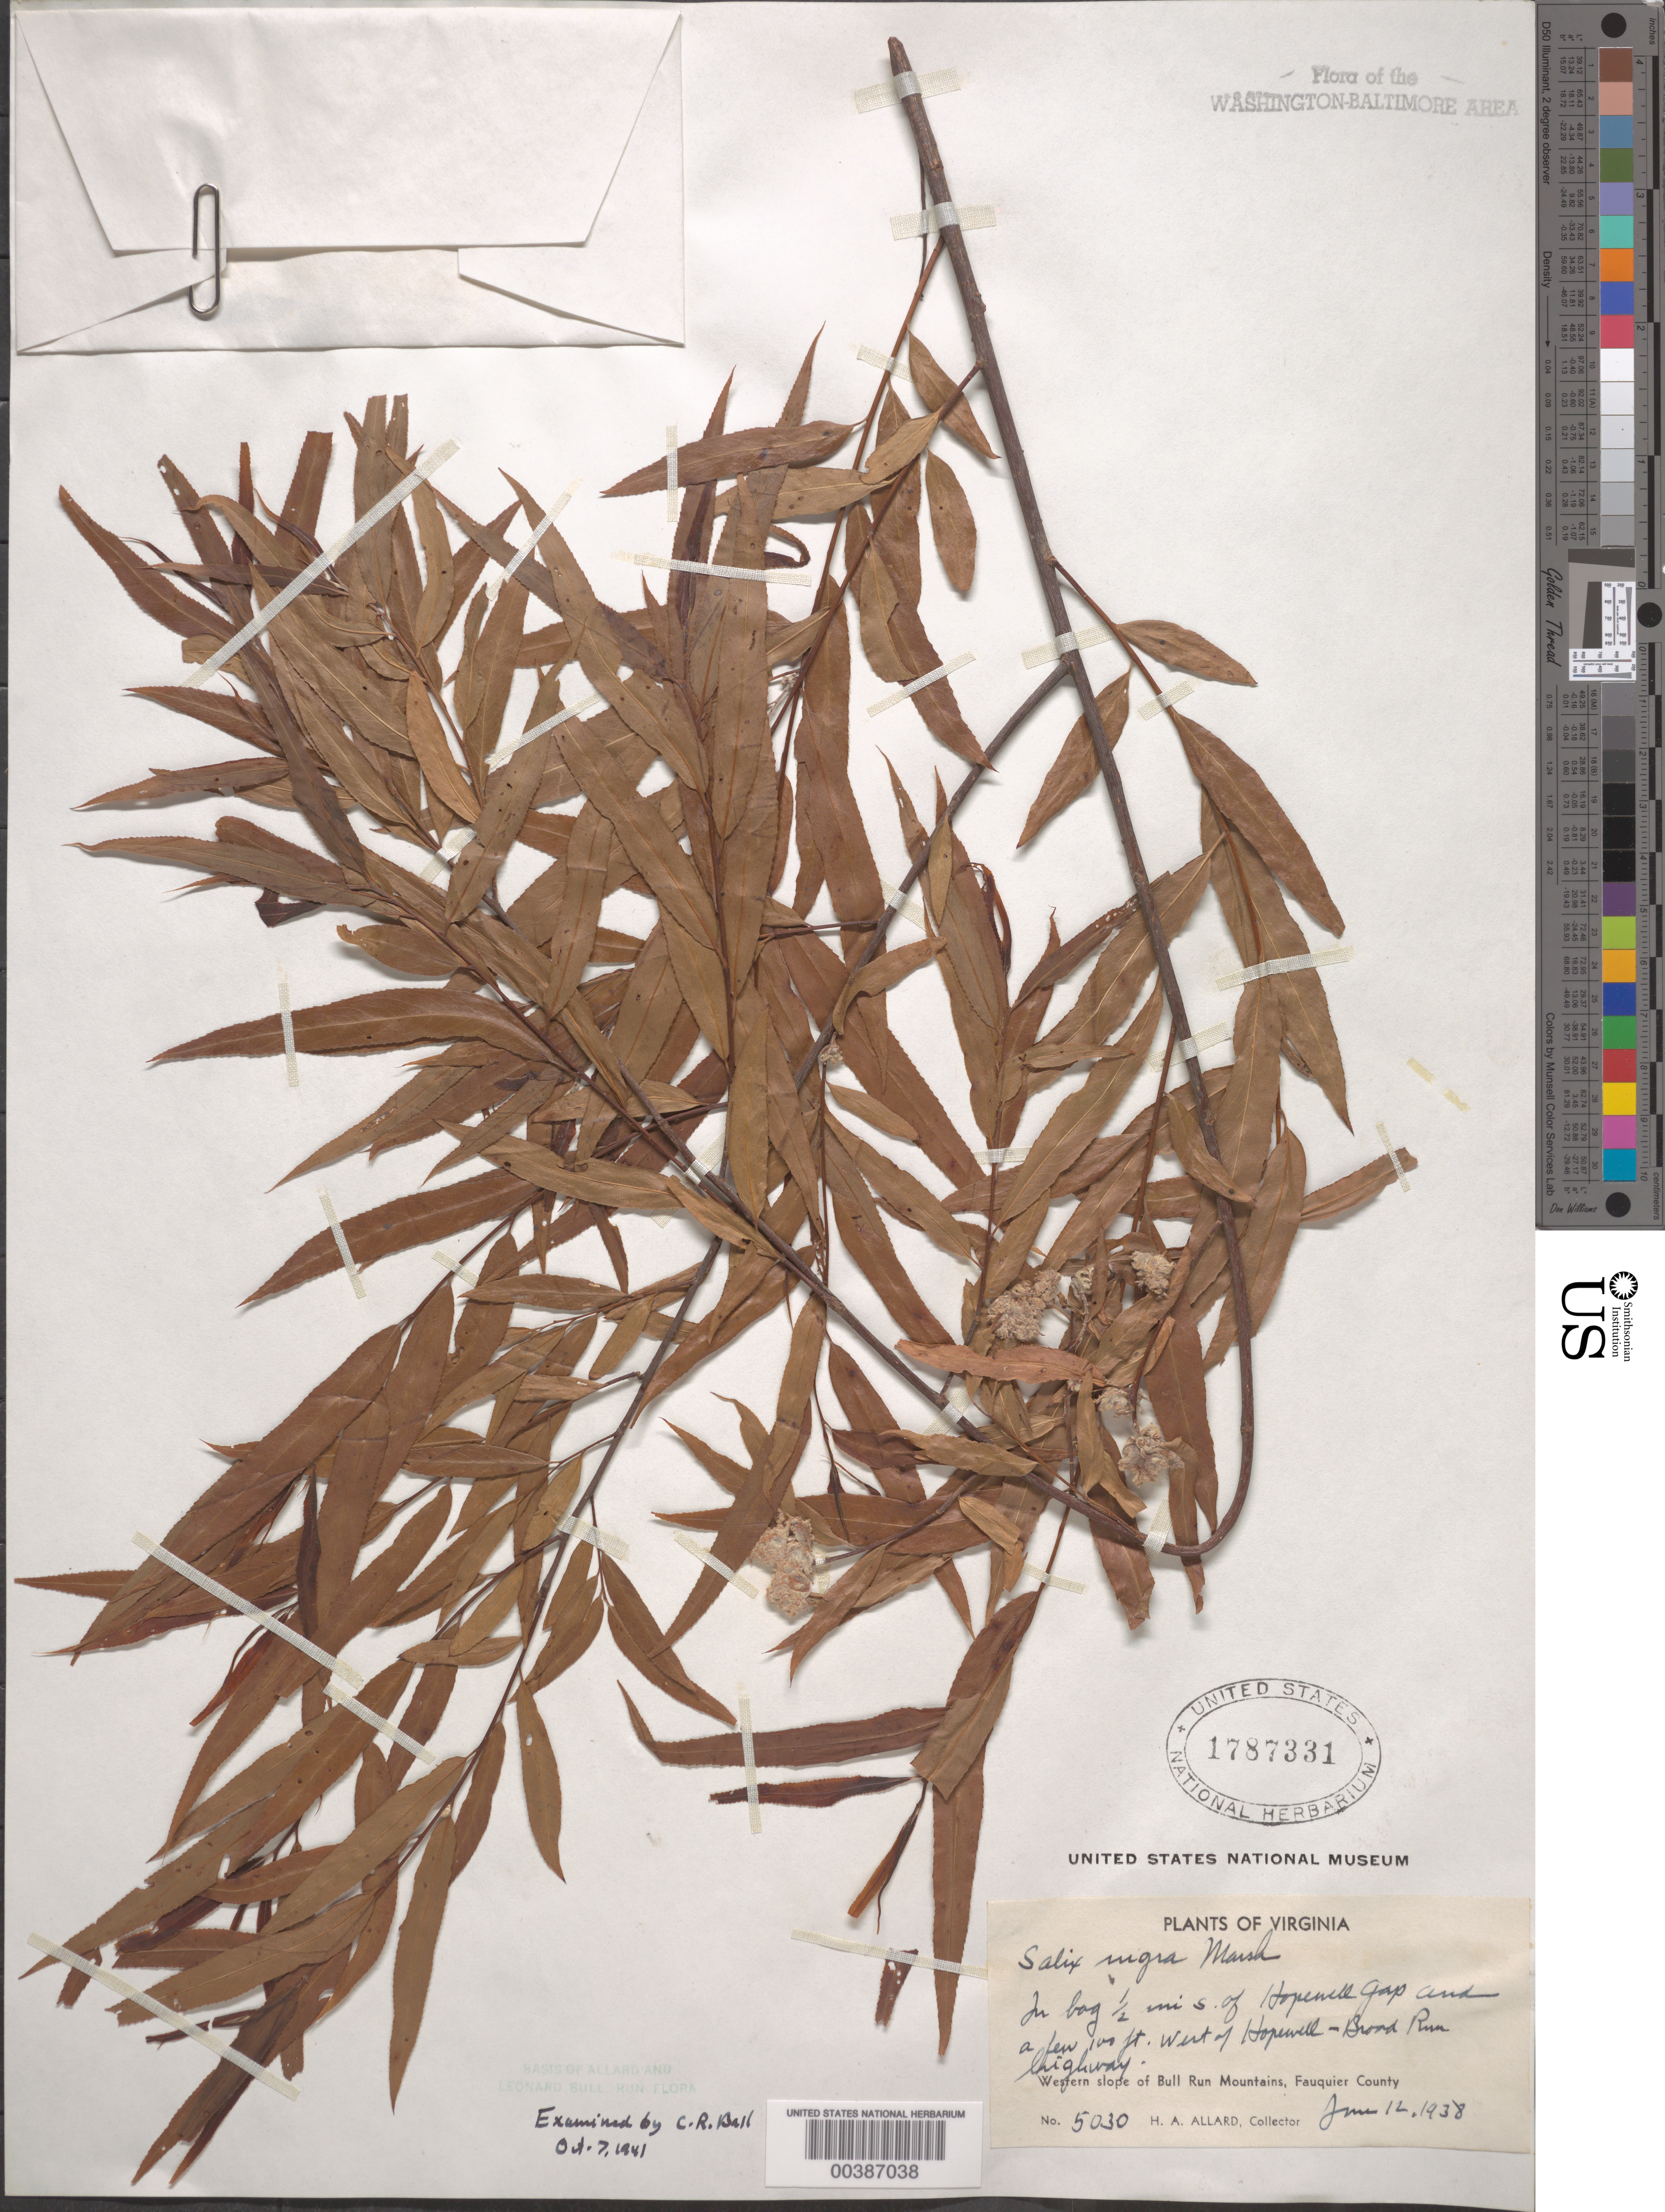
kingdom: Plantae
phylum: Tracheophyta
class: Magnoliopsida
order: Malpighiales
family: Salicaceae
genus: Salix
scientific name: Salix nigra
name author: Marshall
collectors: H. A. Allard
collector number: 5030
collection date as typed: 12 Jun 1938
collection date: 1938-06-12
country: United States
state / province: Virginia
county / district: Fauquier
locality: South of Hopewell Gap, west of Hopewell-Broad Run Highway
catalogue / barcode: US 1787331